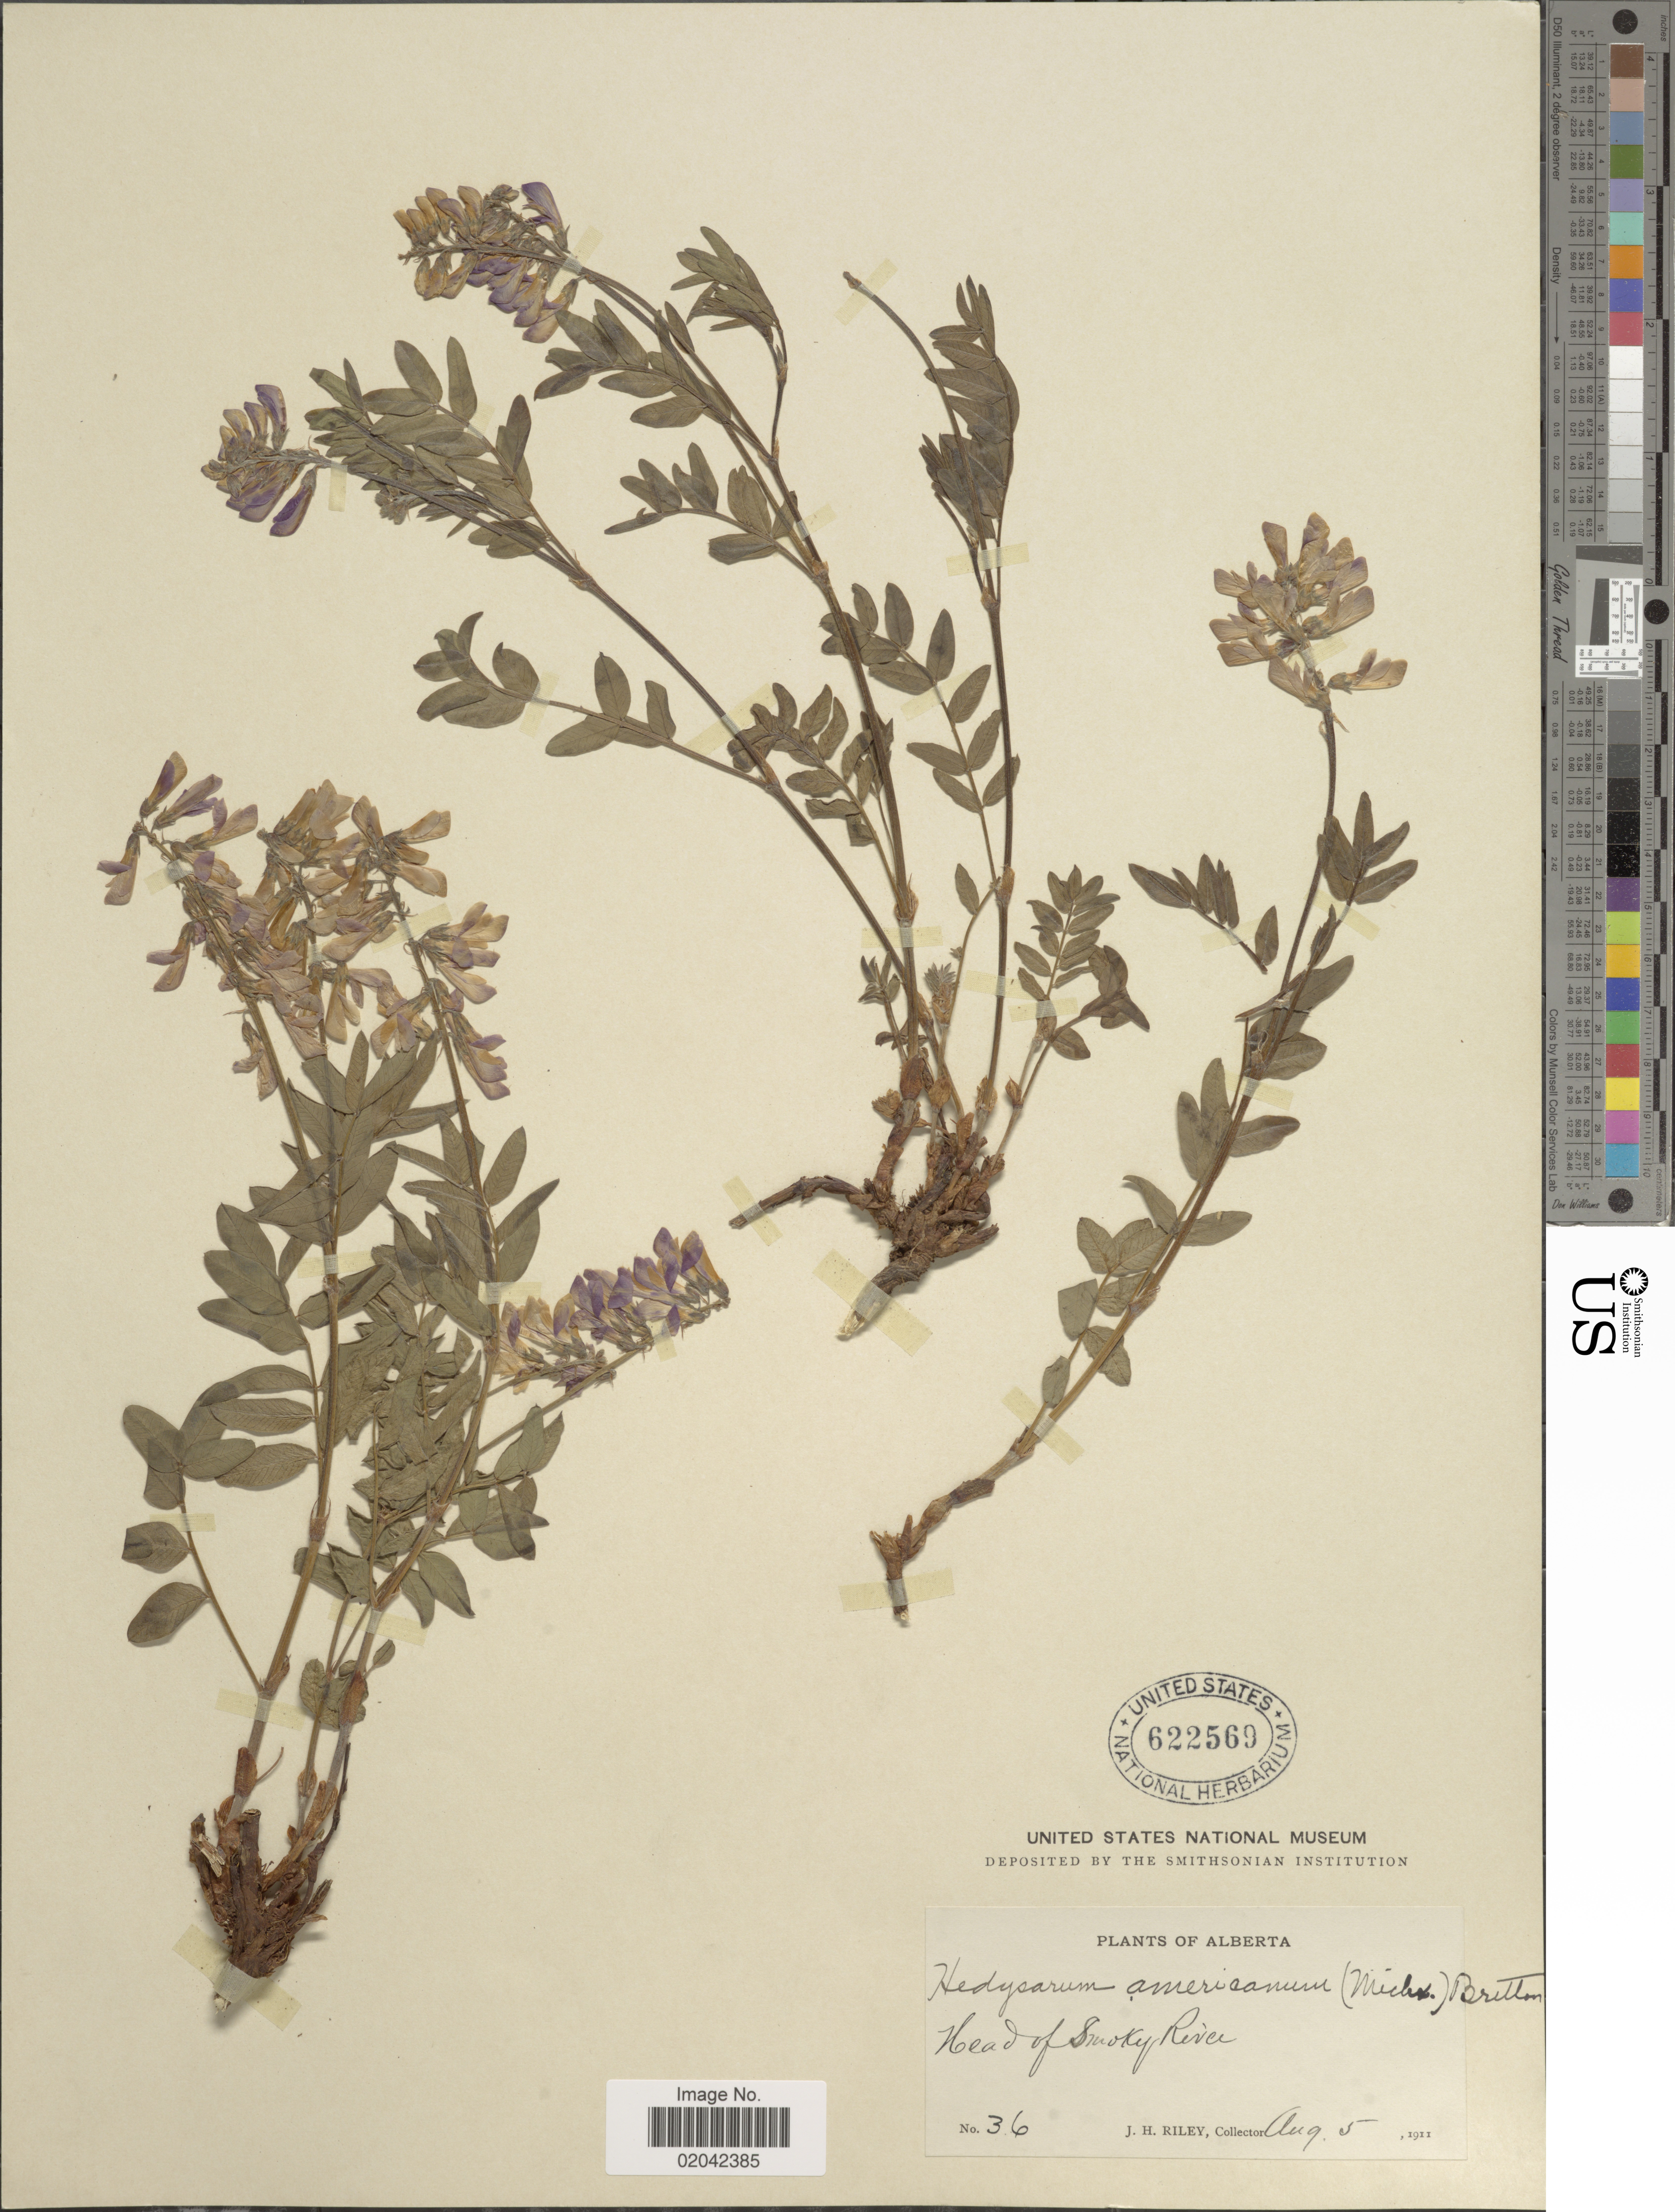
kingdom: Plantae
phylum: Tracheophyta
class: Magnoliopsida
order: Fabales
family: Fabaceae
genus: Hedysarum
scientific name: Hedysarum alpinum var. americanum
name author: Michx. ex Pursh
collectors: J. H. Riley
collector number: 36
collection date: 1911-08-05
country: Canada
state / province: Alberta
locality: Head of Smoky River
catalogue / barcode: US 622569